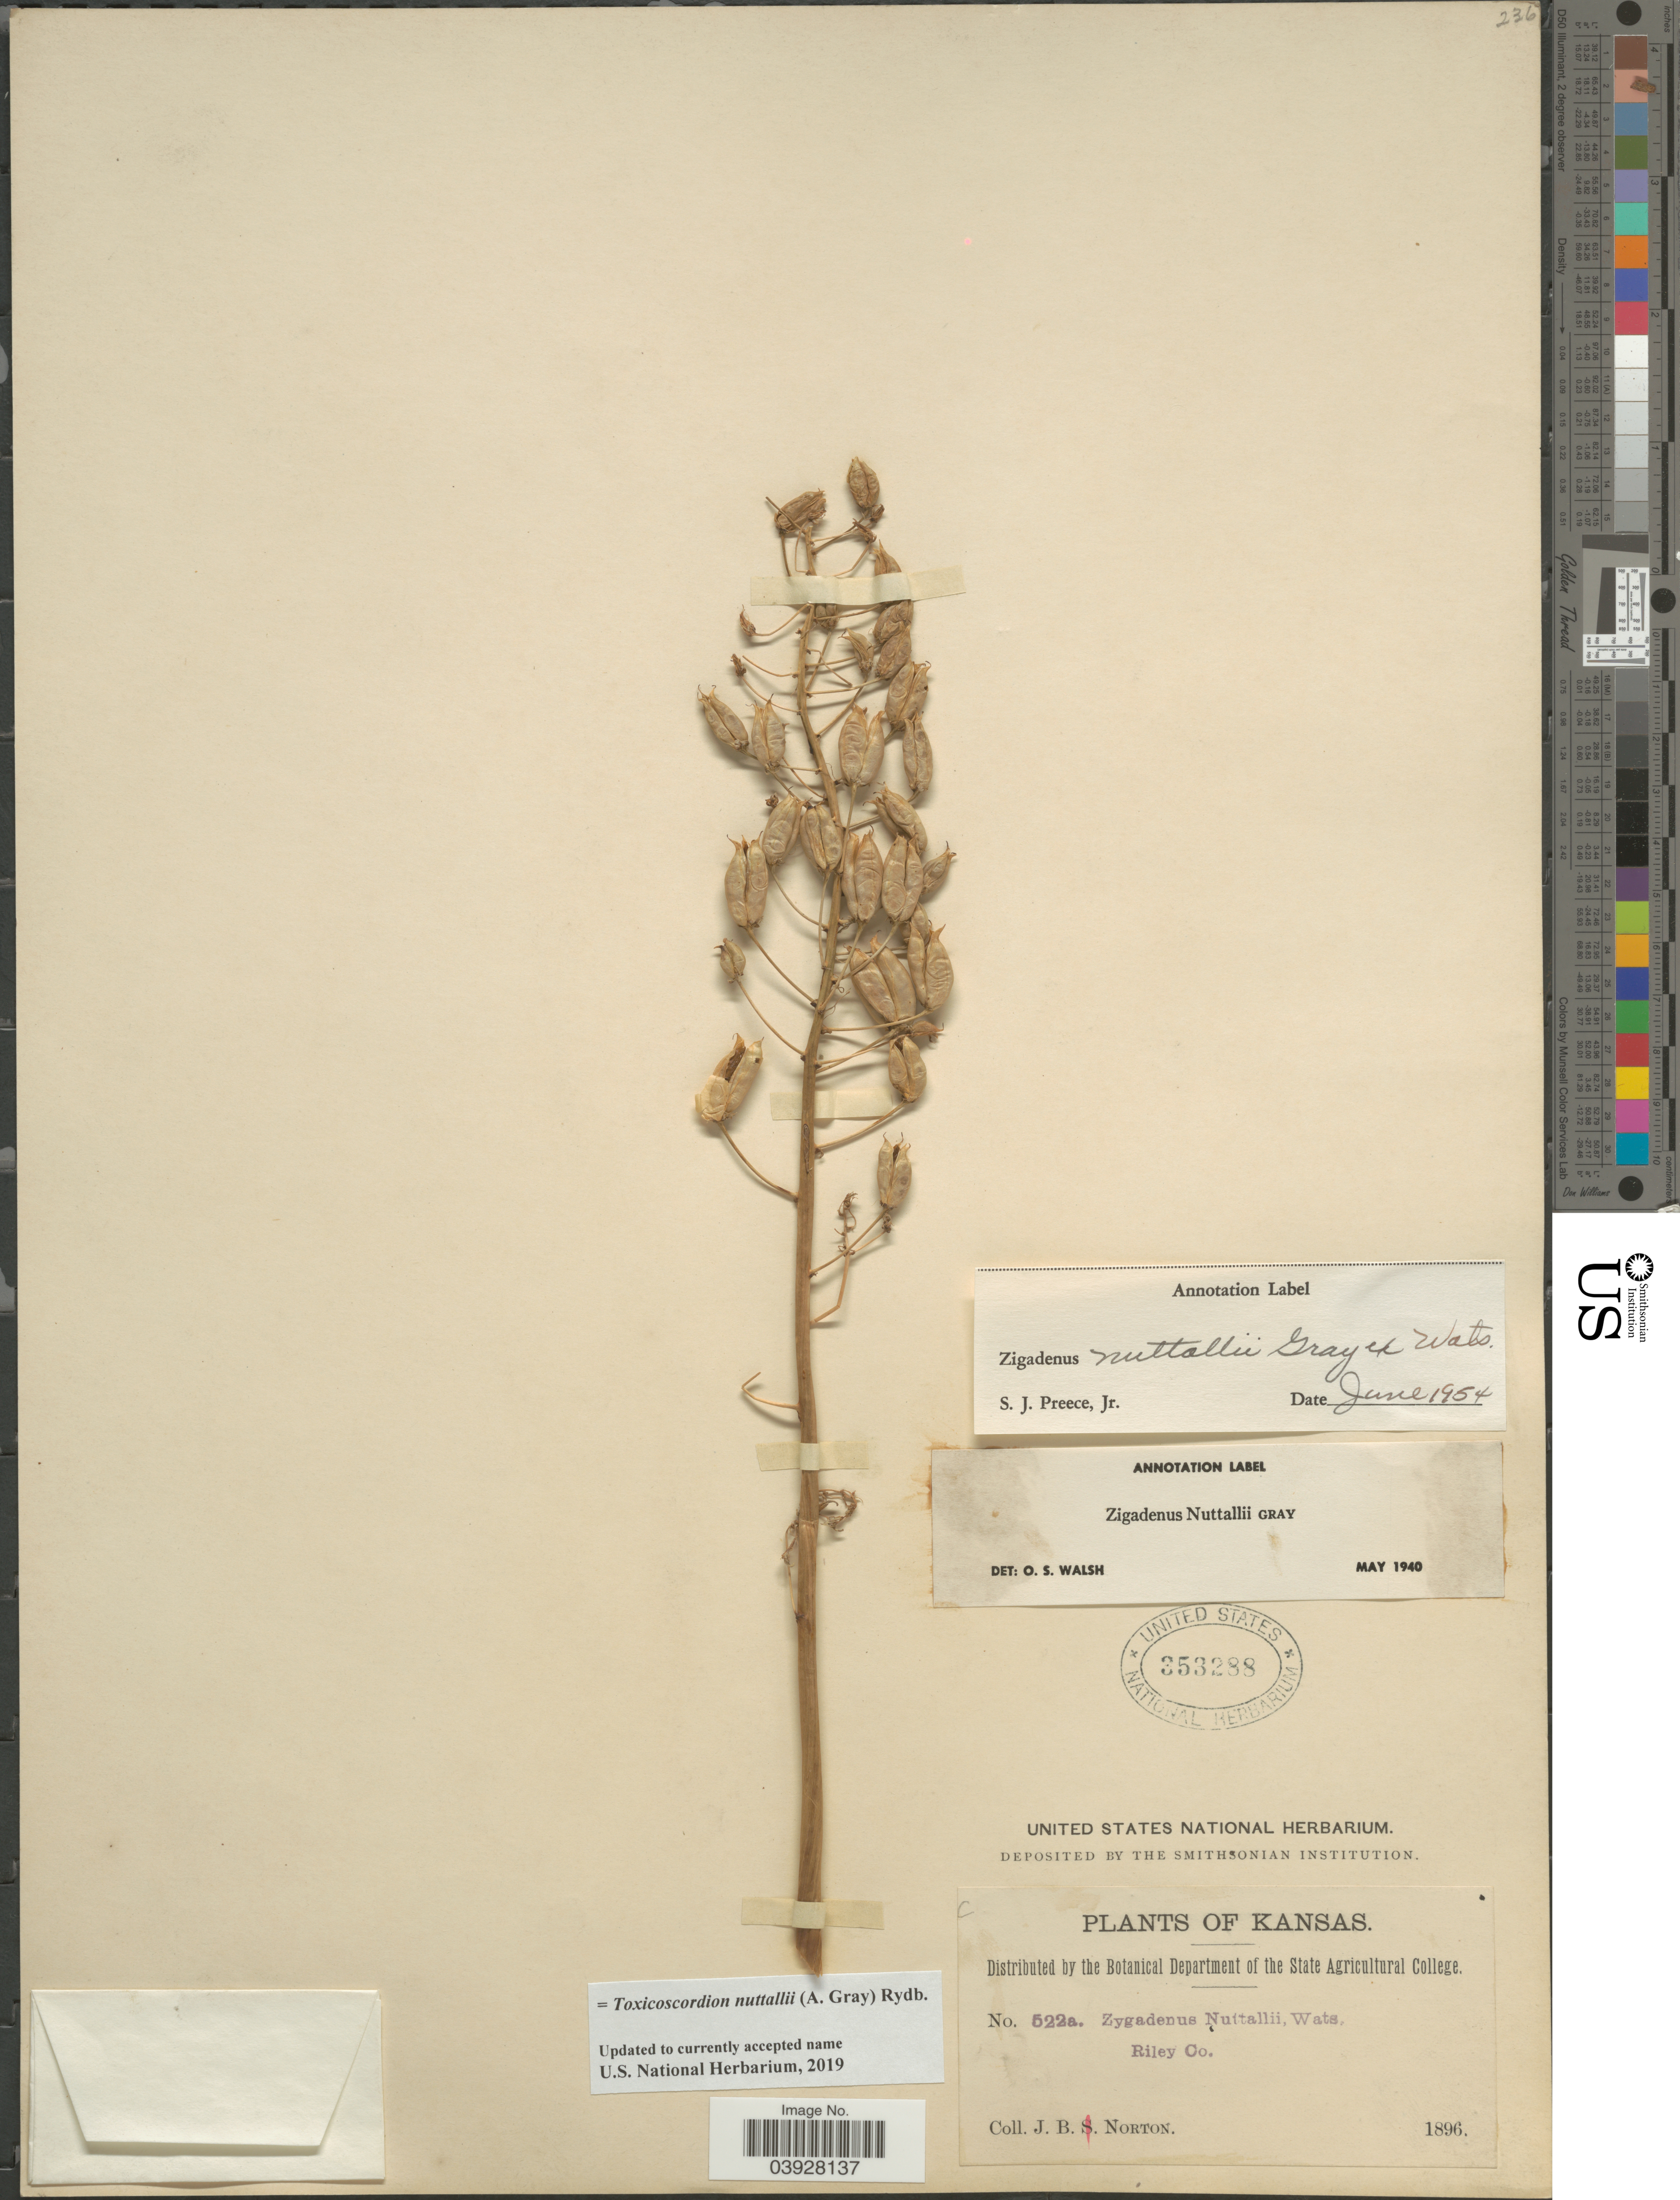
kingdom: Plantae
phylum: Tracheophyta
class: Liliopsida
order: Liliales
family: Melanthiaceae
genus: Toxicoscordion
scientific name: Toxicoscordion nuttallii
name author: (A. Gray) Rydb.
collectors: J. B. Norton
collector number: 522a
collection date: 1896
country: United States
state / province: Kansas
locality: Riley Co.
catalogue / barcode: US 353288